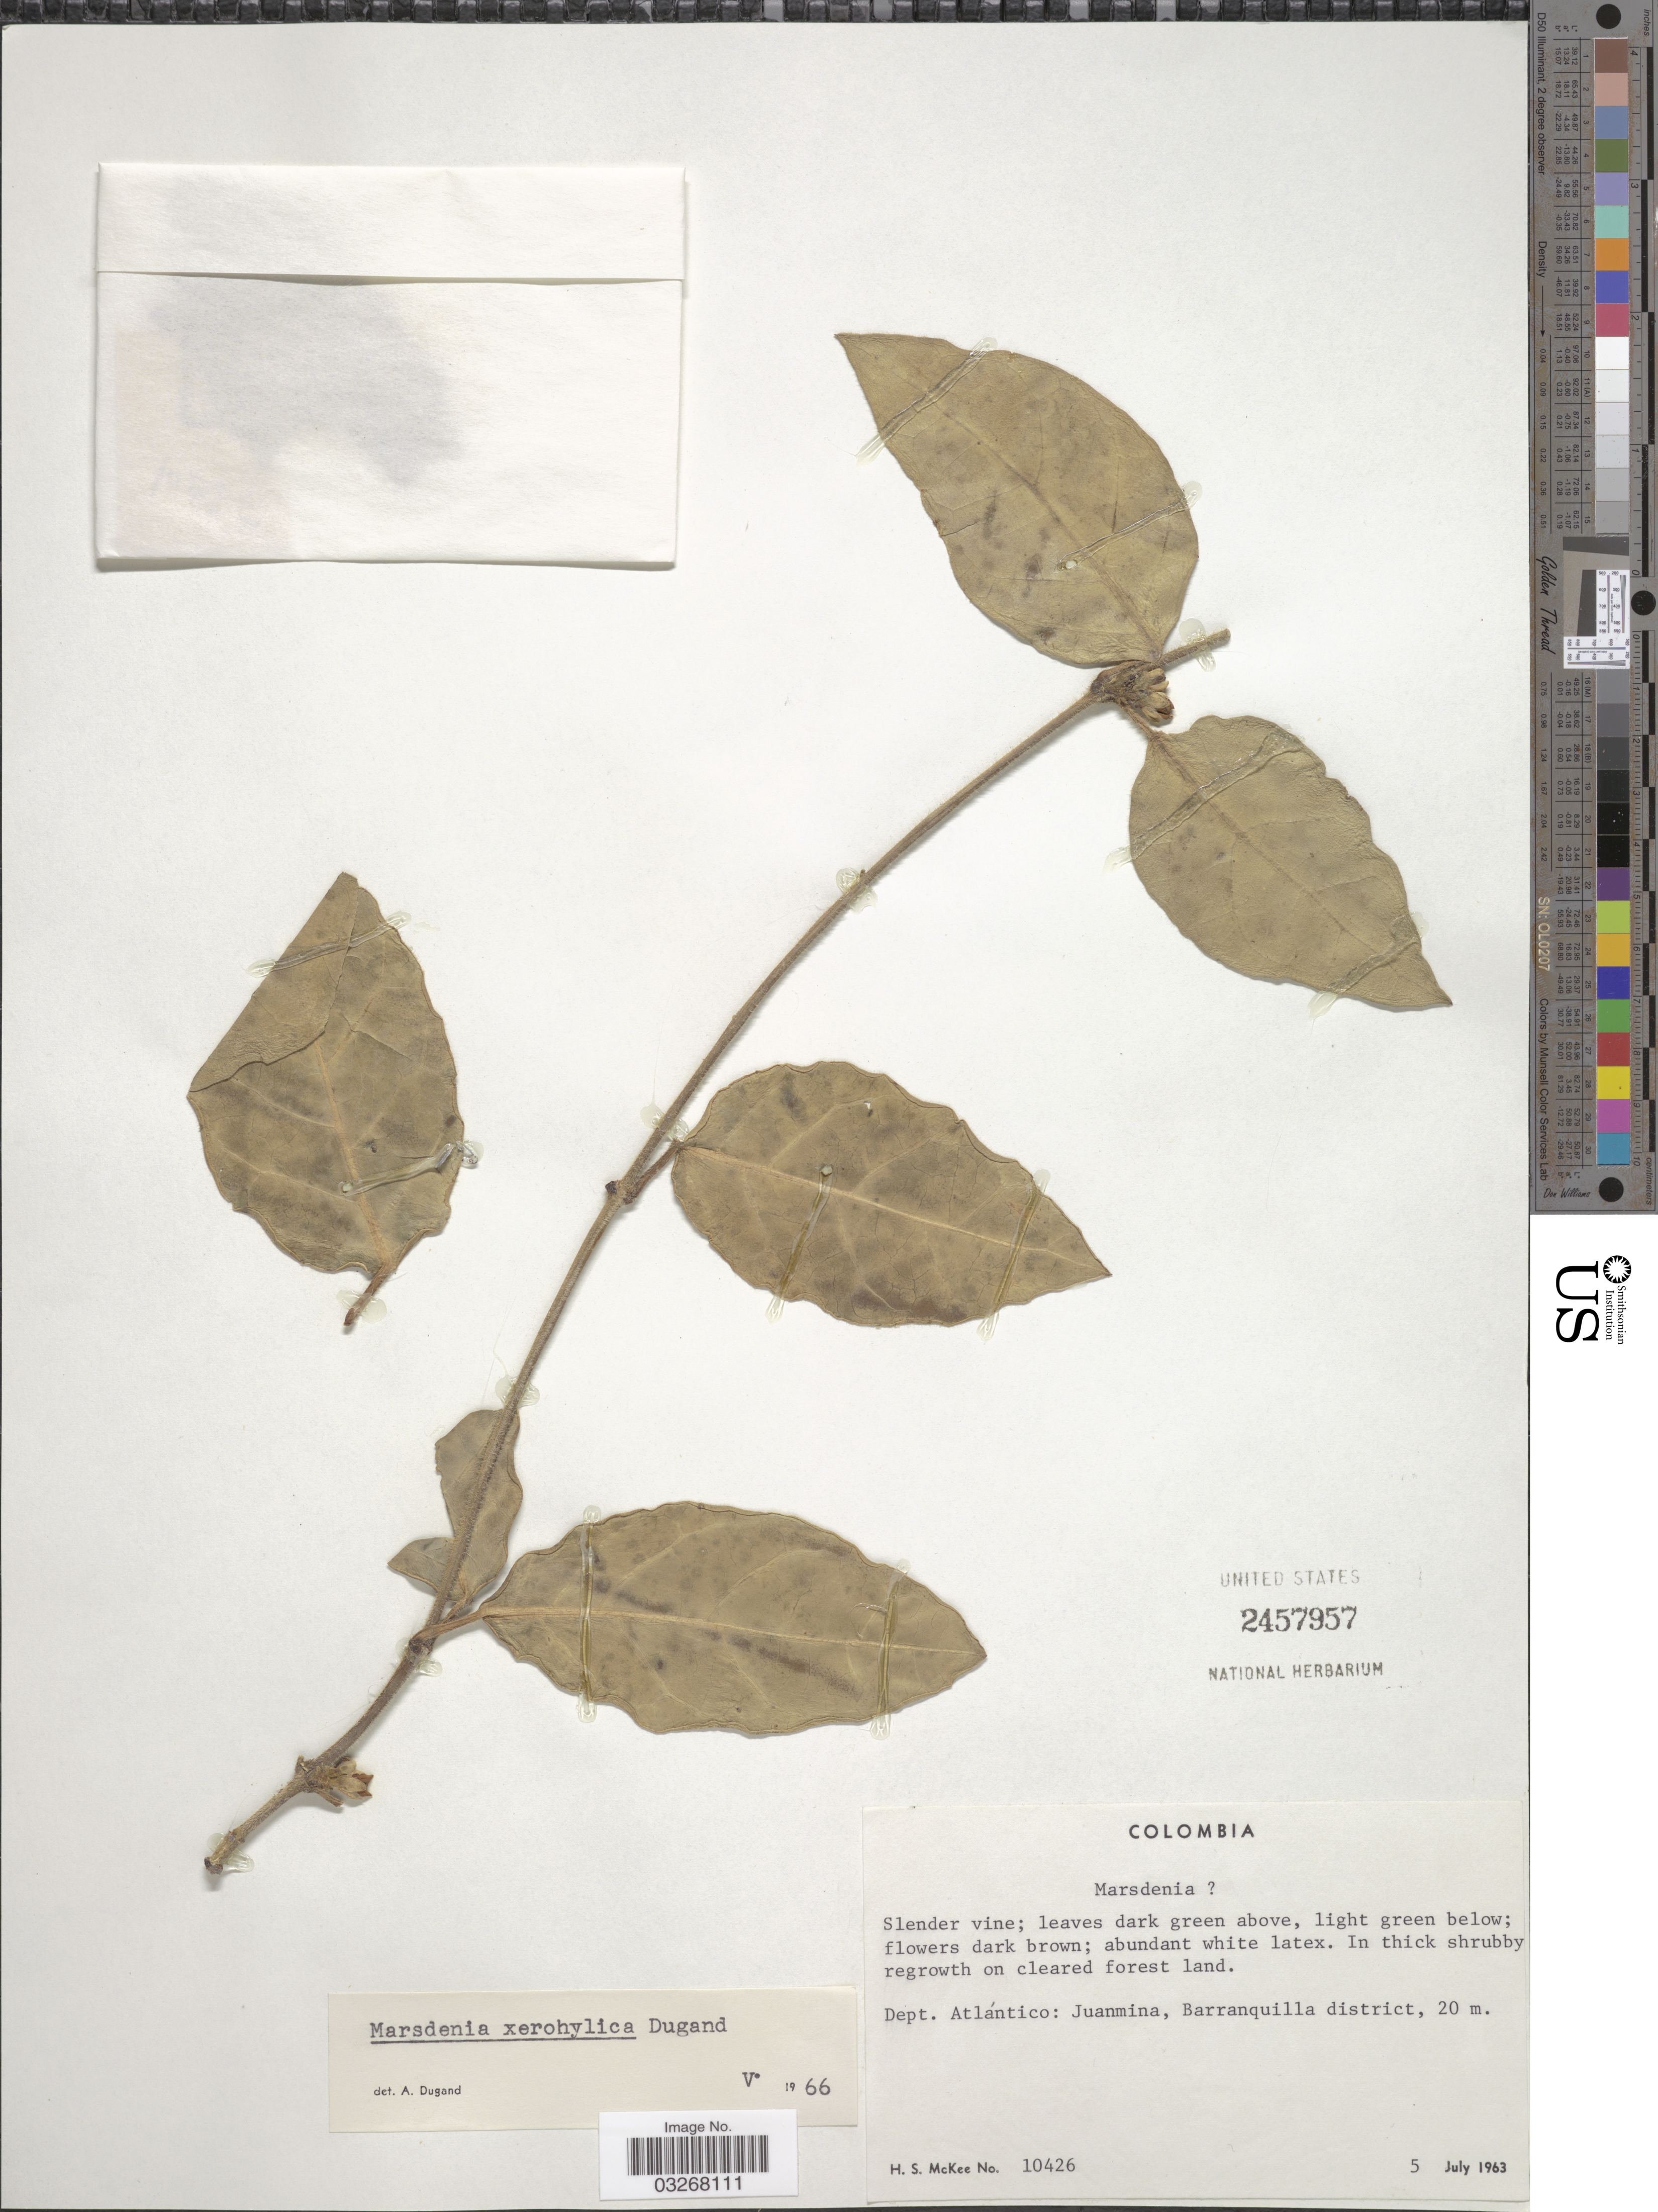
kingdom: Plantae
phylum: Tracheophyta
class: Magnoliopsida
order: Gentianales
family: Apocynaceae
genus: Marsdenia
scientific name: Marsdenia xerohylica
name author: Dugand G.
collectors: H. S. McKee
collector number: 10426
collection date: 1963-07-05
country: Colombia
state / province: Atlántico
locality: Juanmina, Barranquilla district.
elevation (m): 20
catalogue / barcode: US 2457957